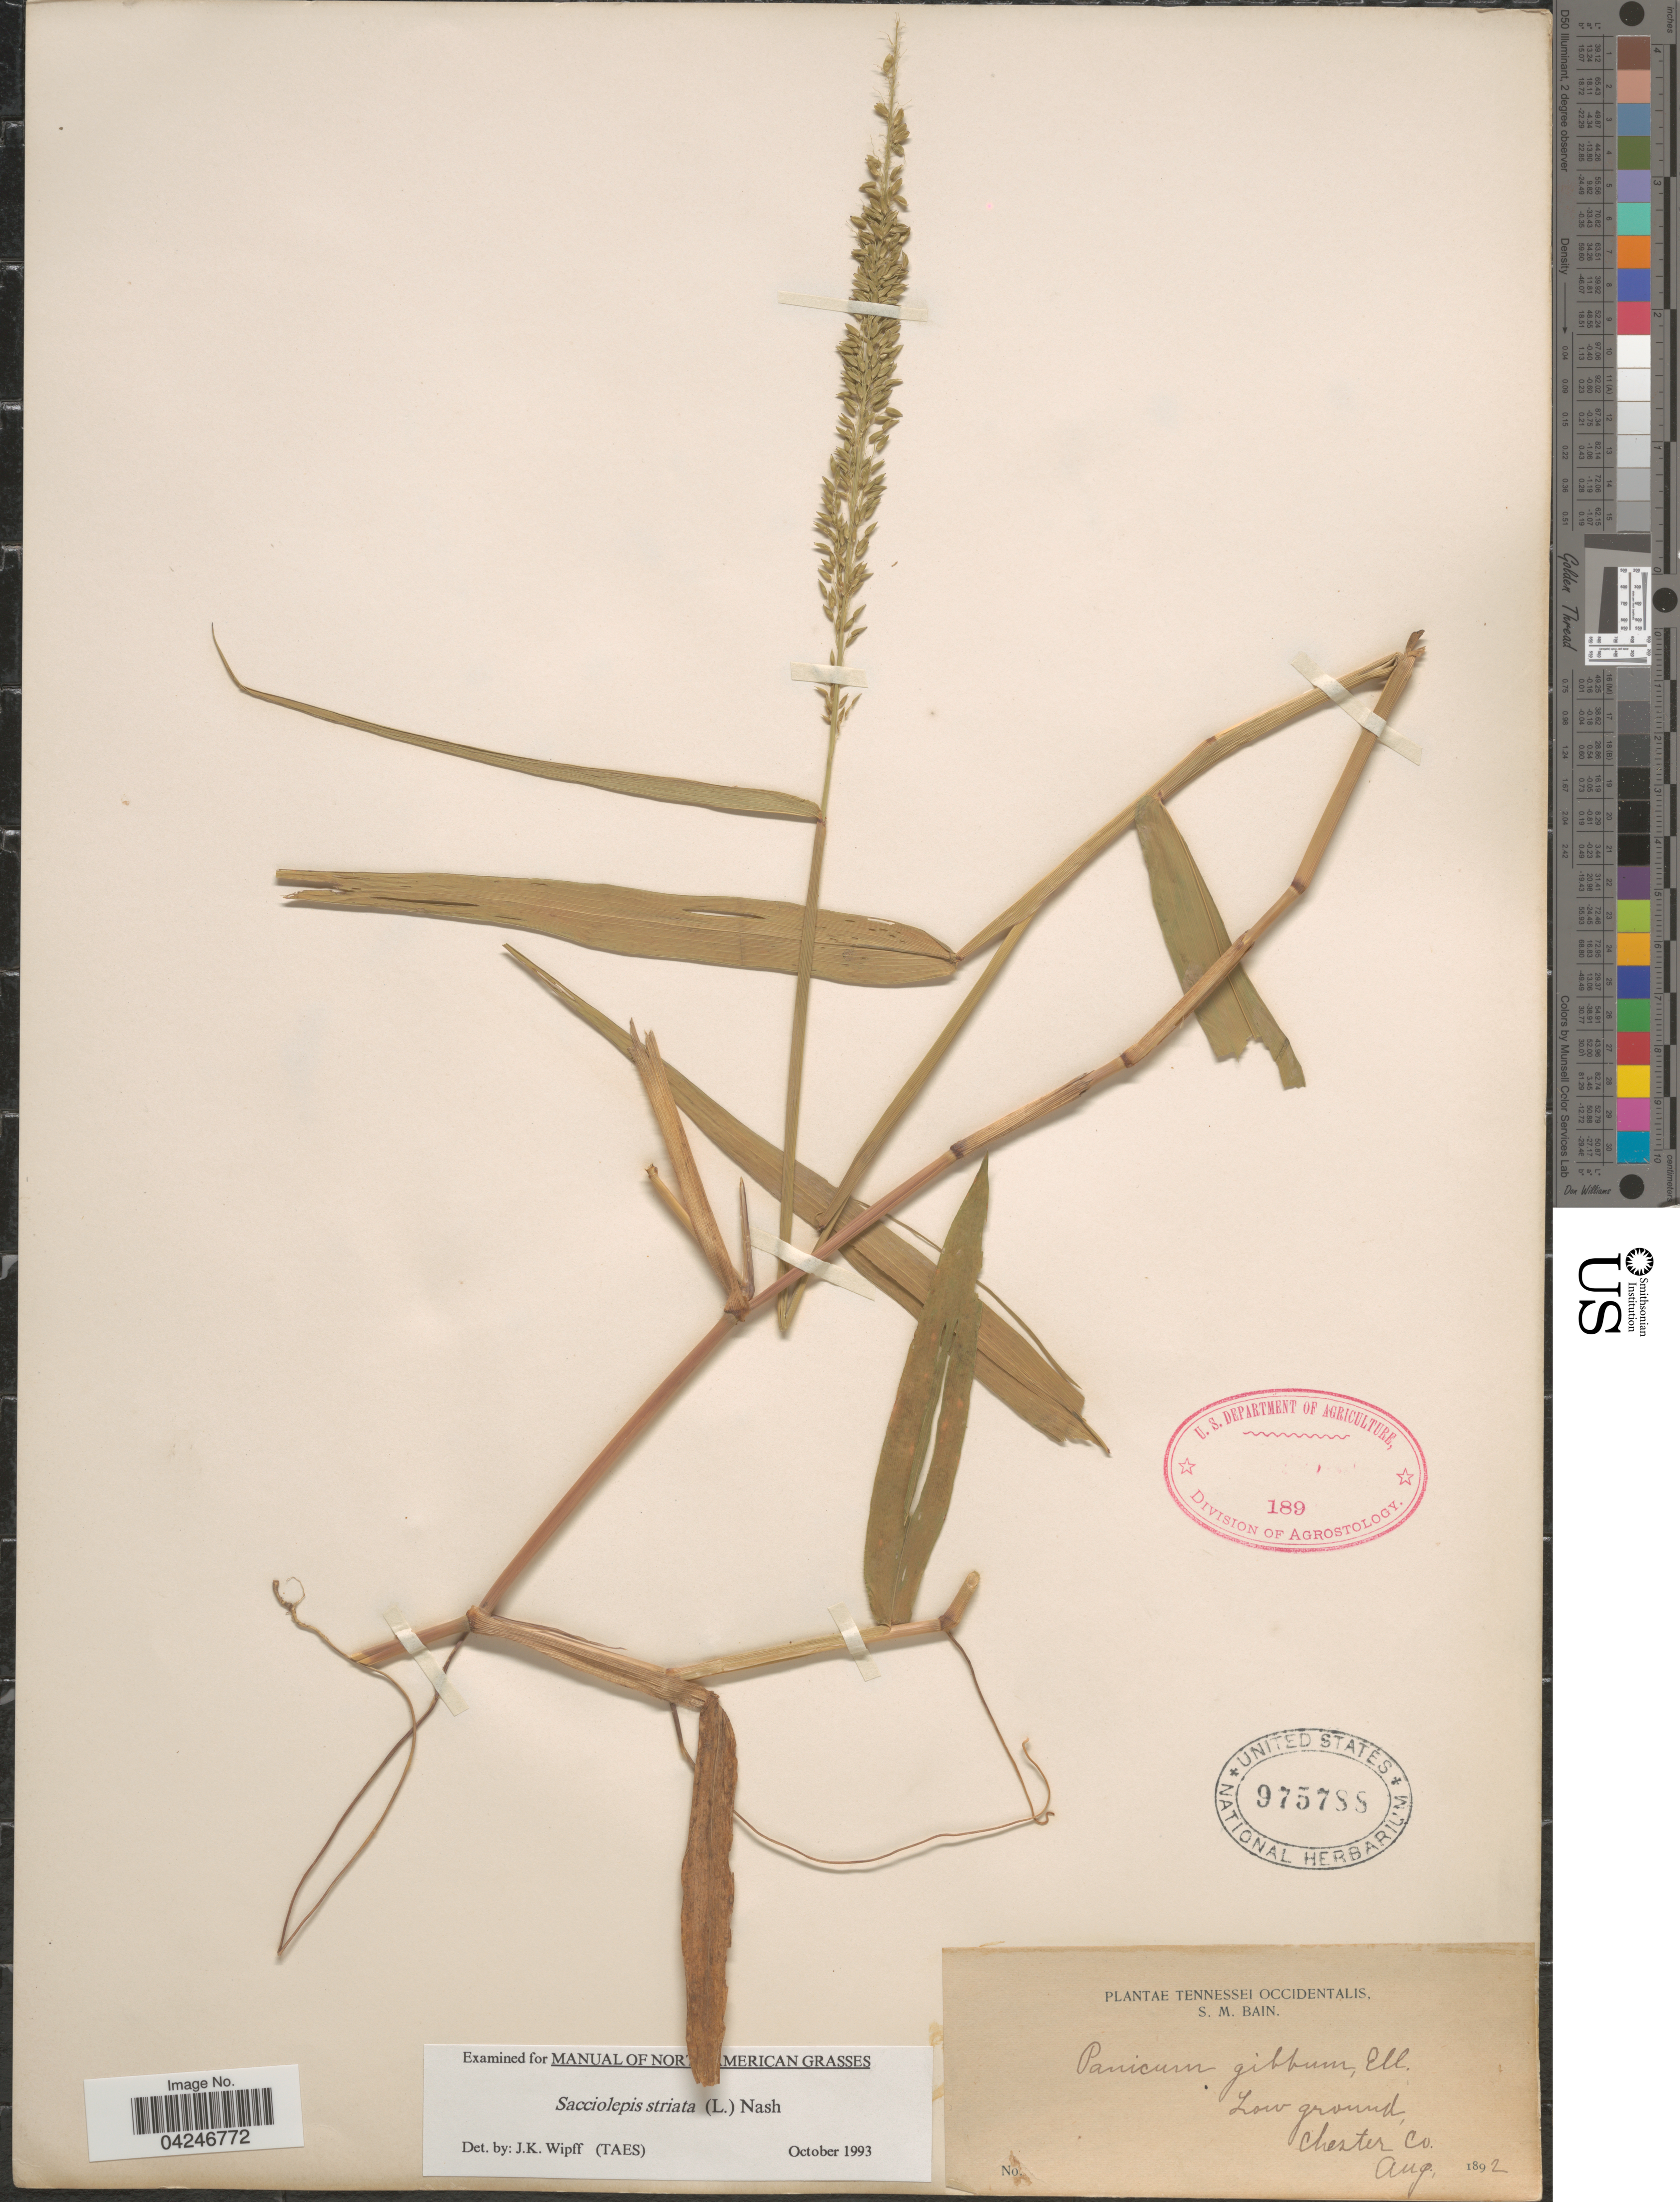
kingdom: Plantae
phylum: Tracheophyta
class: Liliopsida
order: Poales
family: Poaceae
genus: Sacciolepis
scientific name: Sacciolepis striata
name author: (L.) Nash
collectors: S. M. Bain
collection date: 1892-08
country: United States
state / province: Tennessee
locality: Tennessei Occidentalis. Low ground, Chester Co.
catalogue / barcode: US 975788